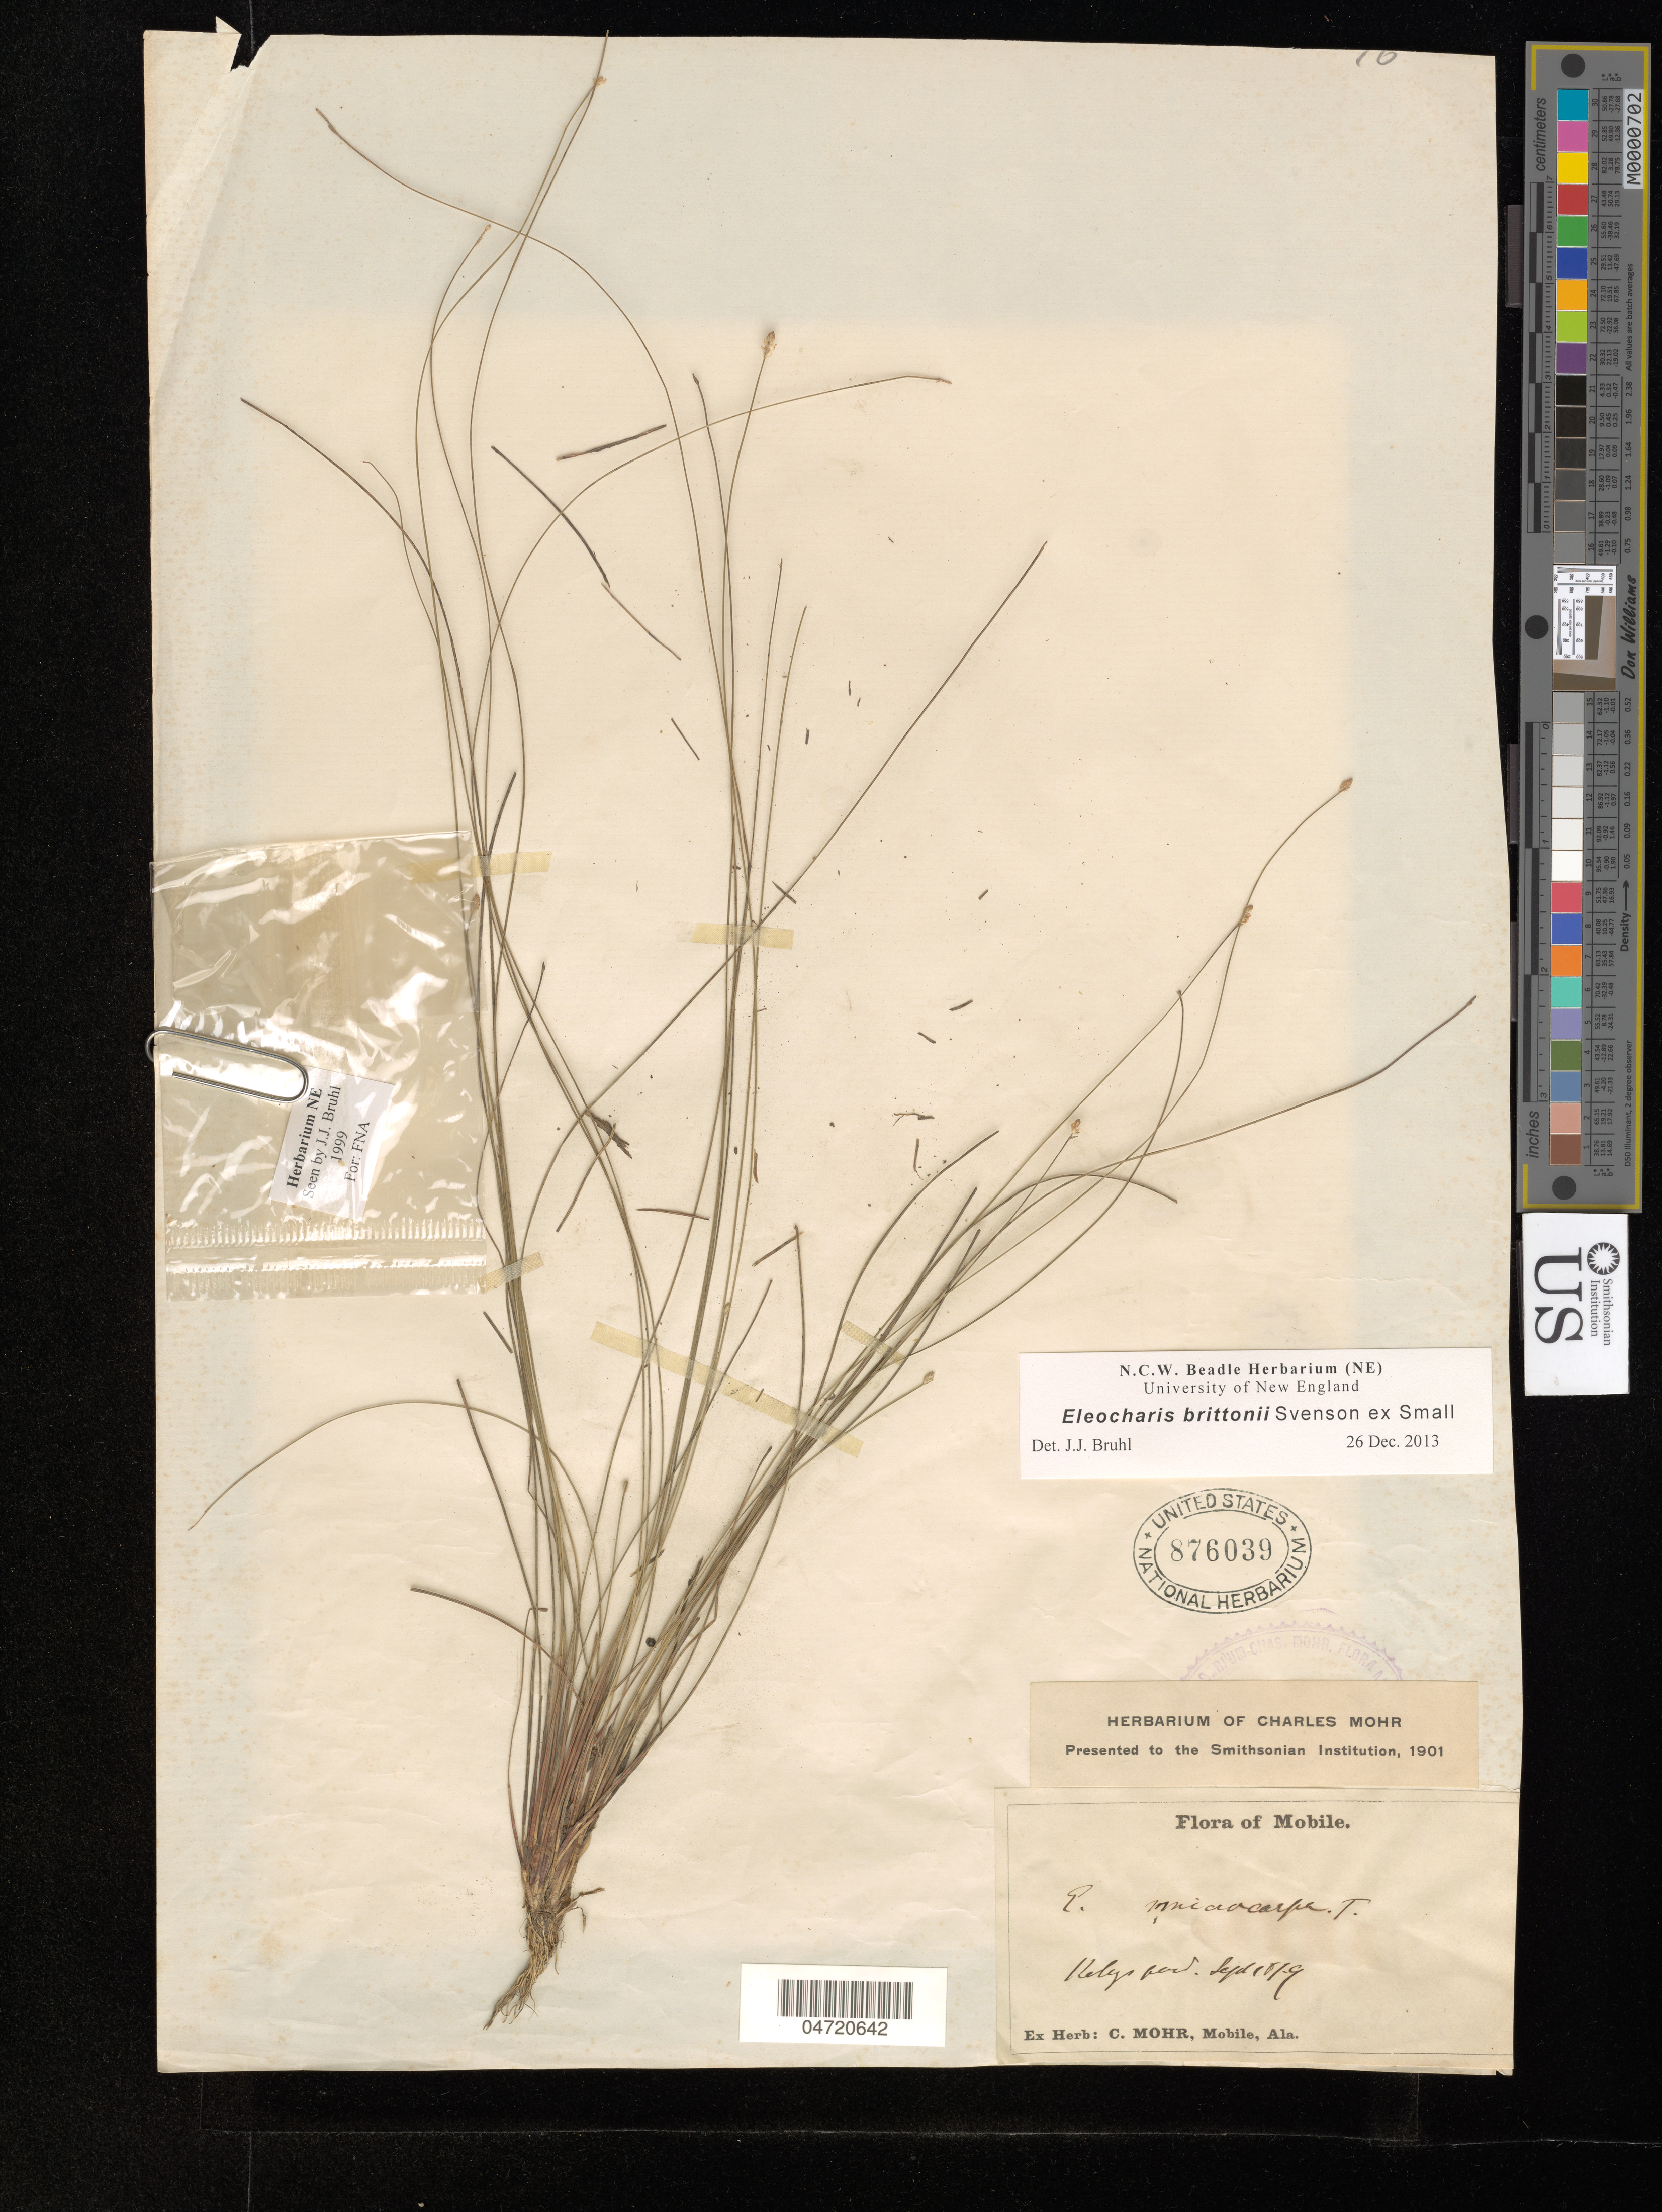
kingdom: Plantae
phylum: Tracheophyta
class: Liliopsida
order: Poales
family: Cyperaceae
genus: Eleocharis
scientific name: Eleocharis brittonii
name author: Svenson ex Small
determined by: Bruhl, J. J., (NE), University of New England (AUSTRALIA)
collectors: C. T. Mohr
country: United States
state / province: Alabama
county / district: Mobile County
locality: Mobile: "Kelys" ford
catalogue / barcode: US 876039